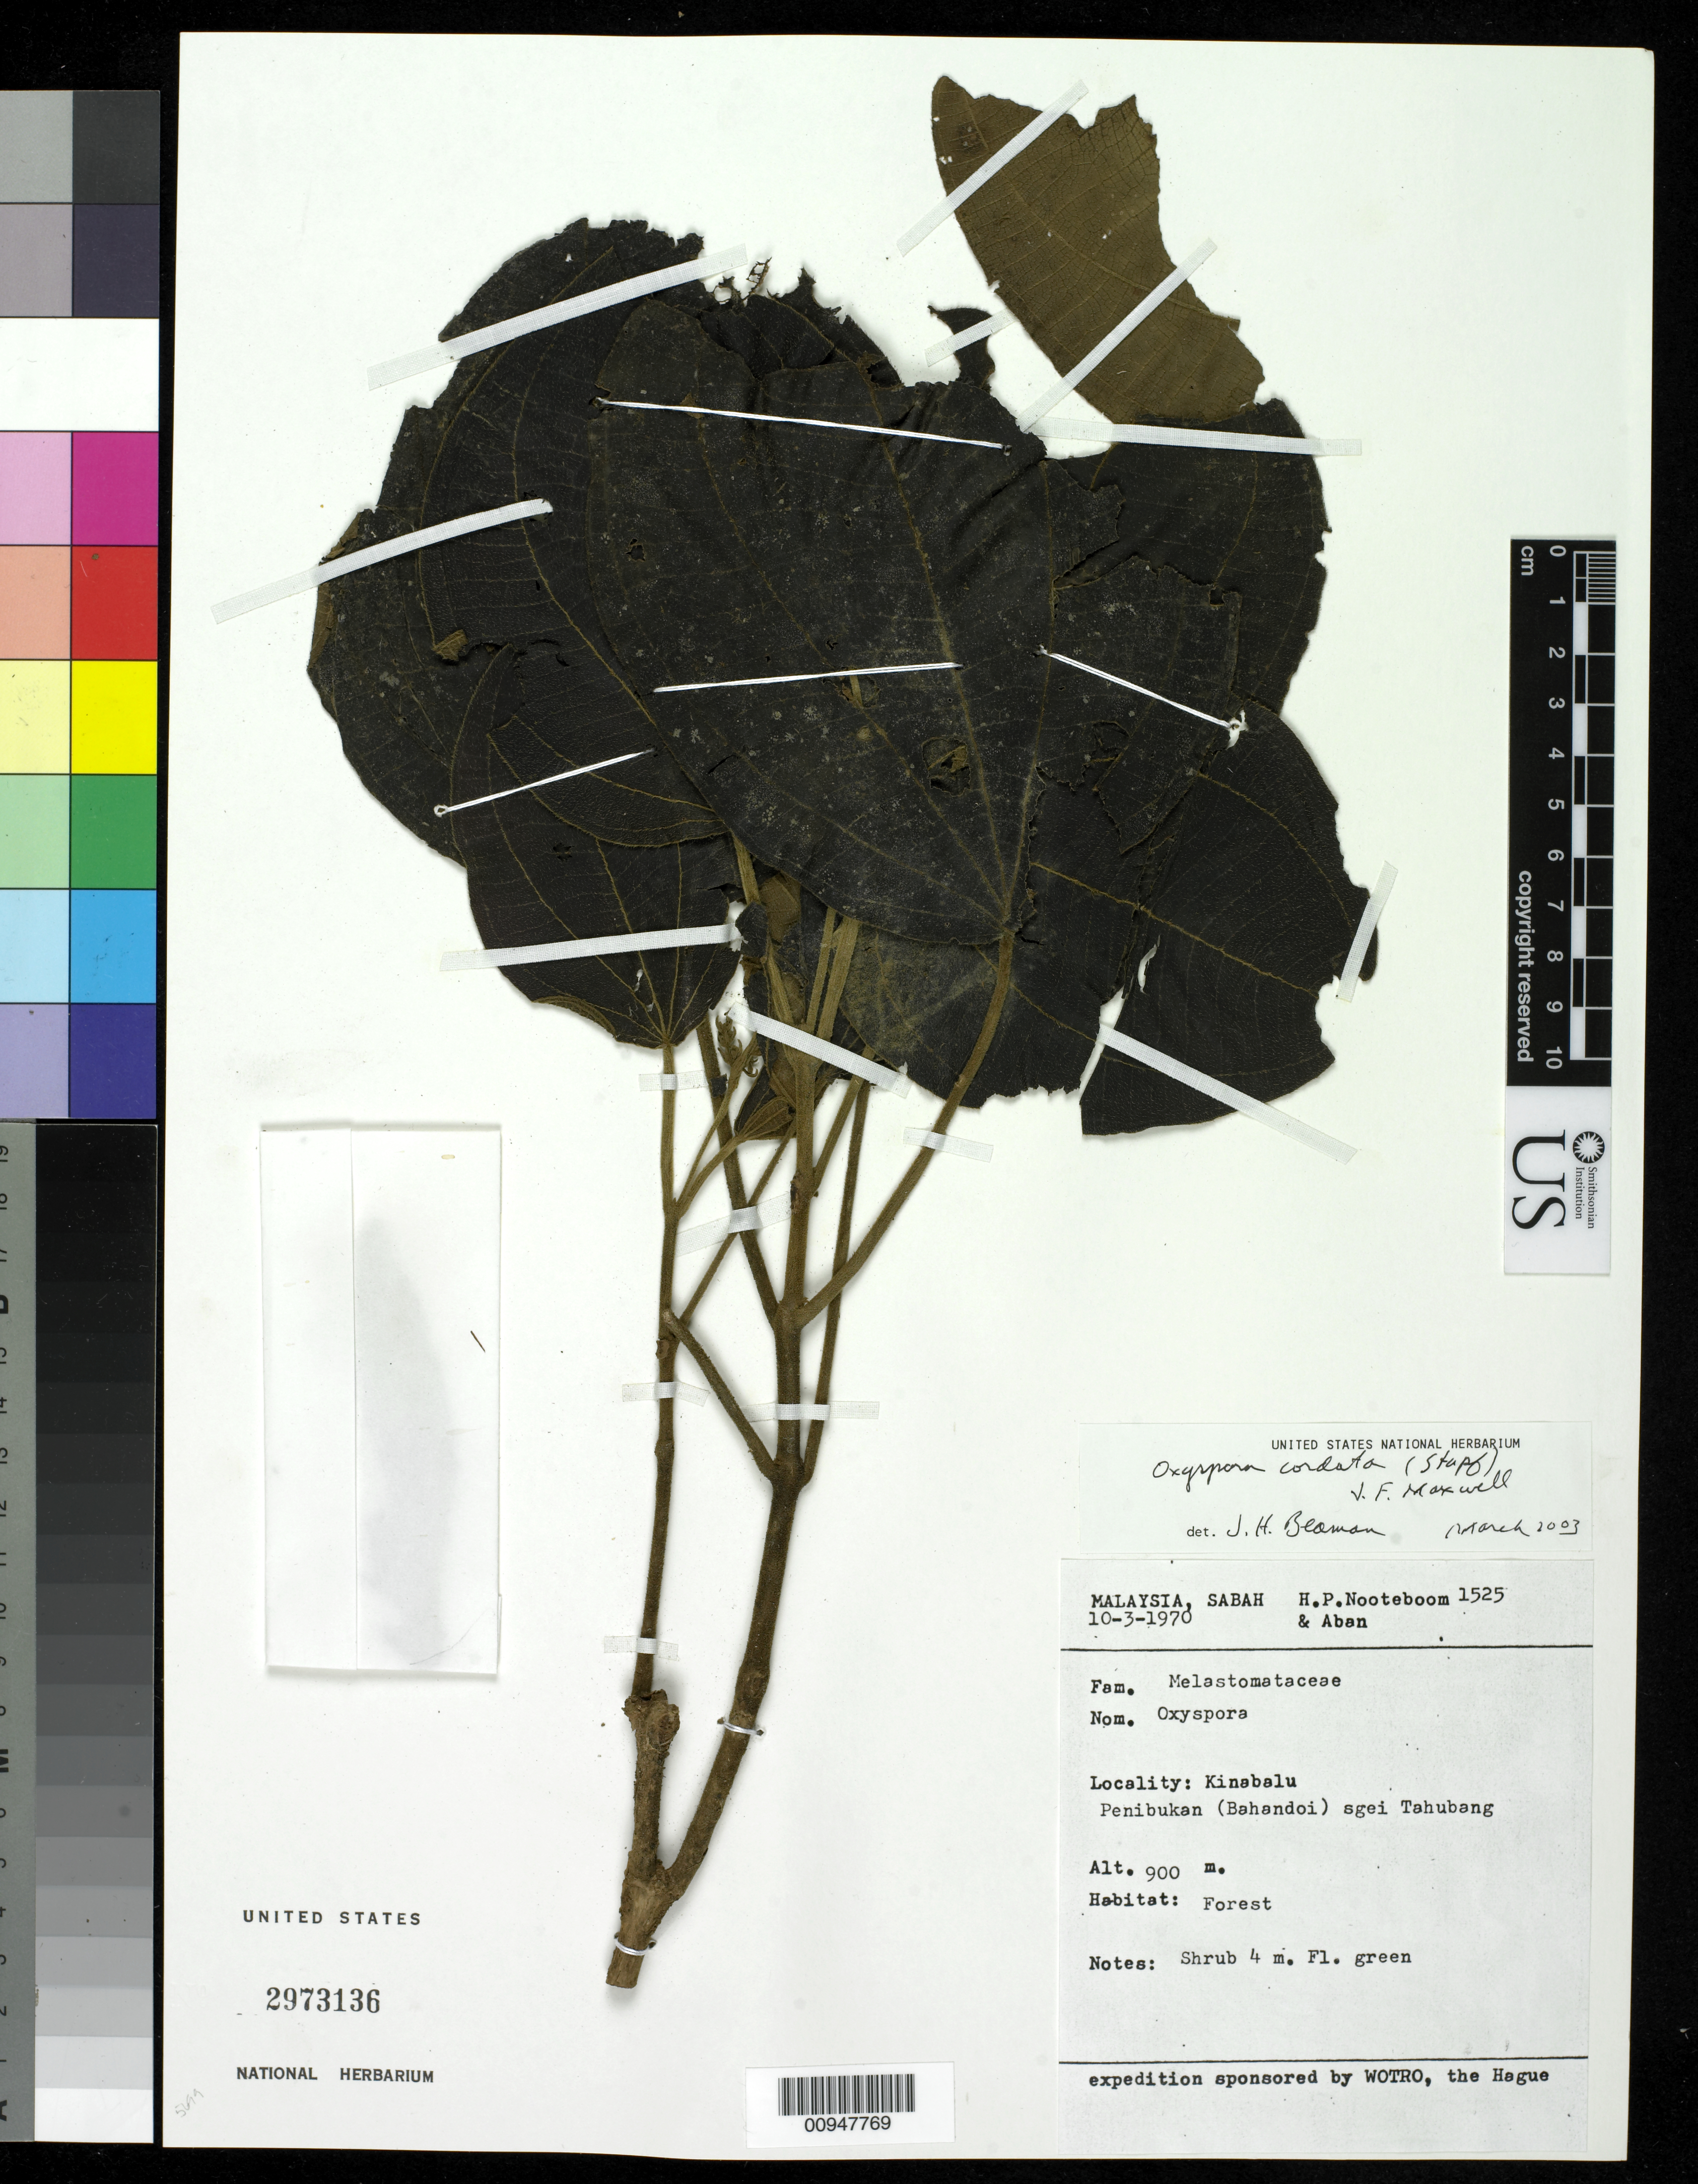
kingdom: Plantae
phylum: Tracheophyta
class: Magnoliopsida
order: Myrtales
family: Melastomataceae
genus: Oxyspora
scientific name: Oxyspora cordata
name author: (Stapf) Hansen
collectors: H. P. Nooteboom & A. Gibot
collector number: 1525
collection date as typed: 07 Oct 1970 or 10 Mar 1970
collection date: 1970-03-10 or 1970-10-07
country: Malaysia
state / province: Sabah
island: Borneo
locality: Kinabalu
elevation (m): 900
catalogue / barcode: US 2973136